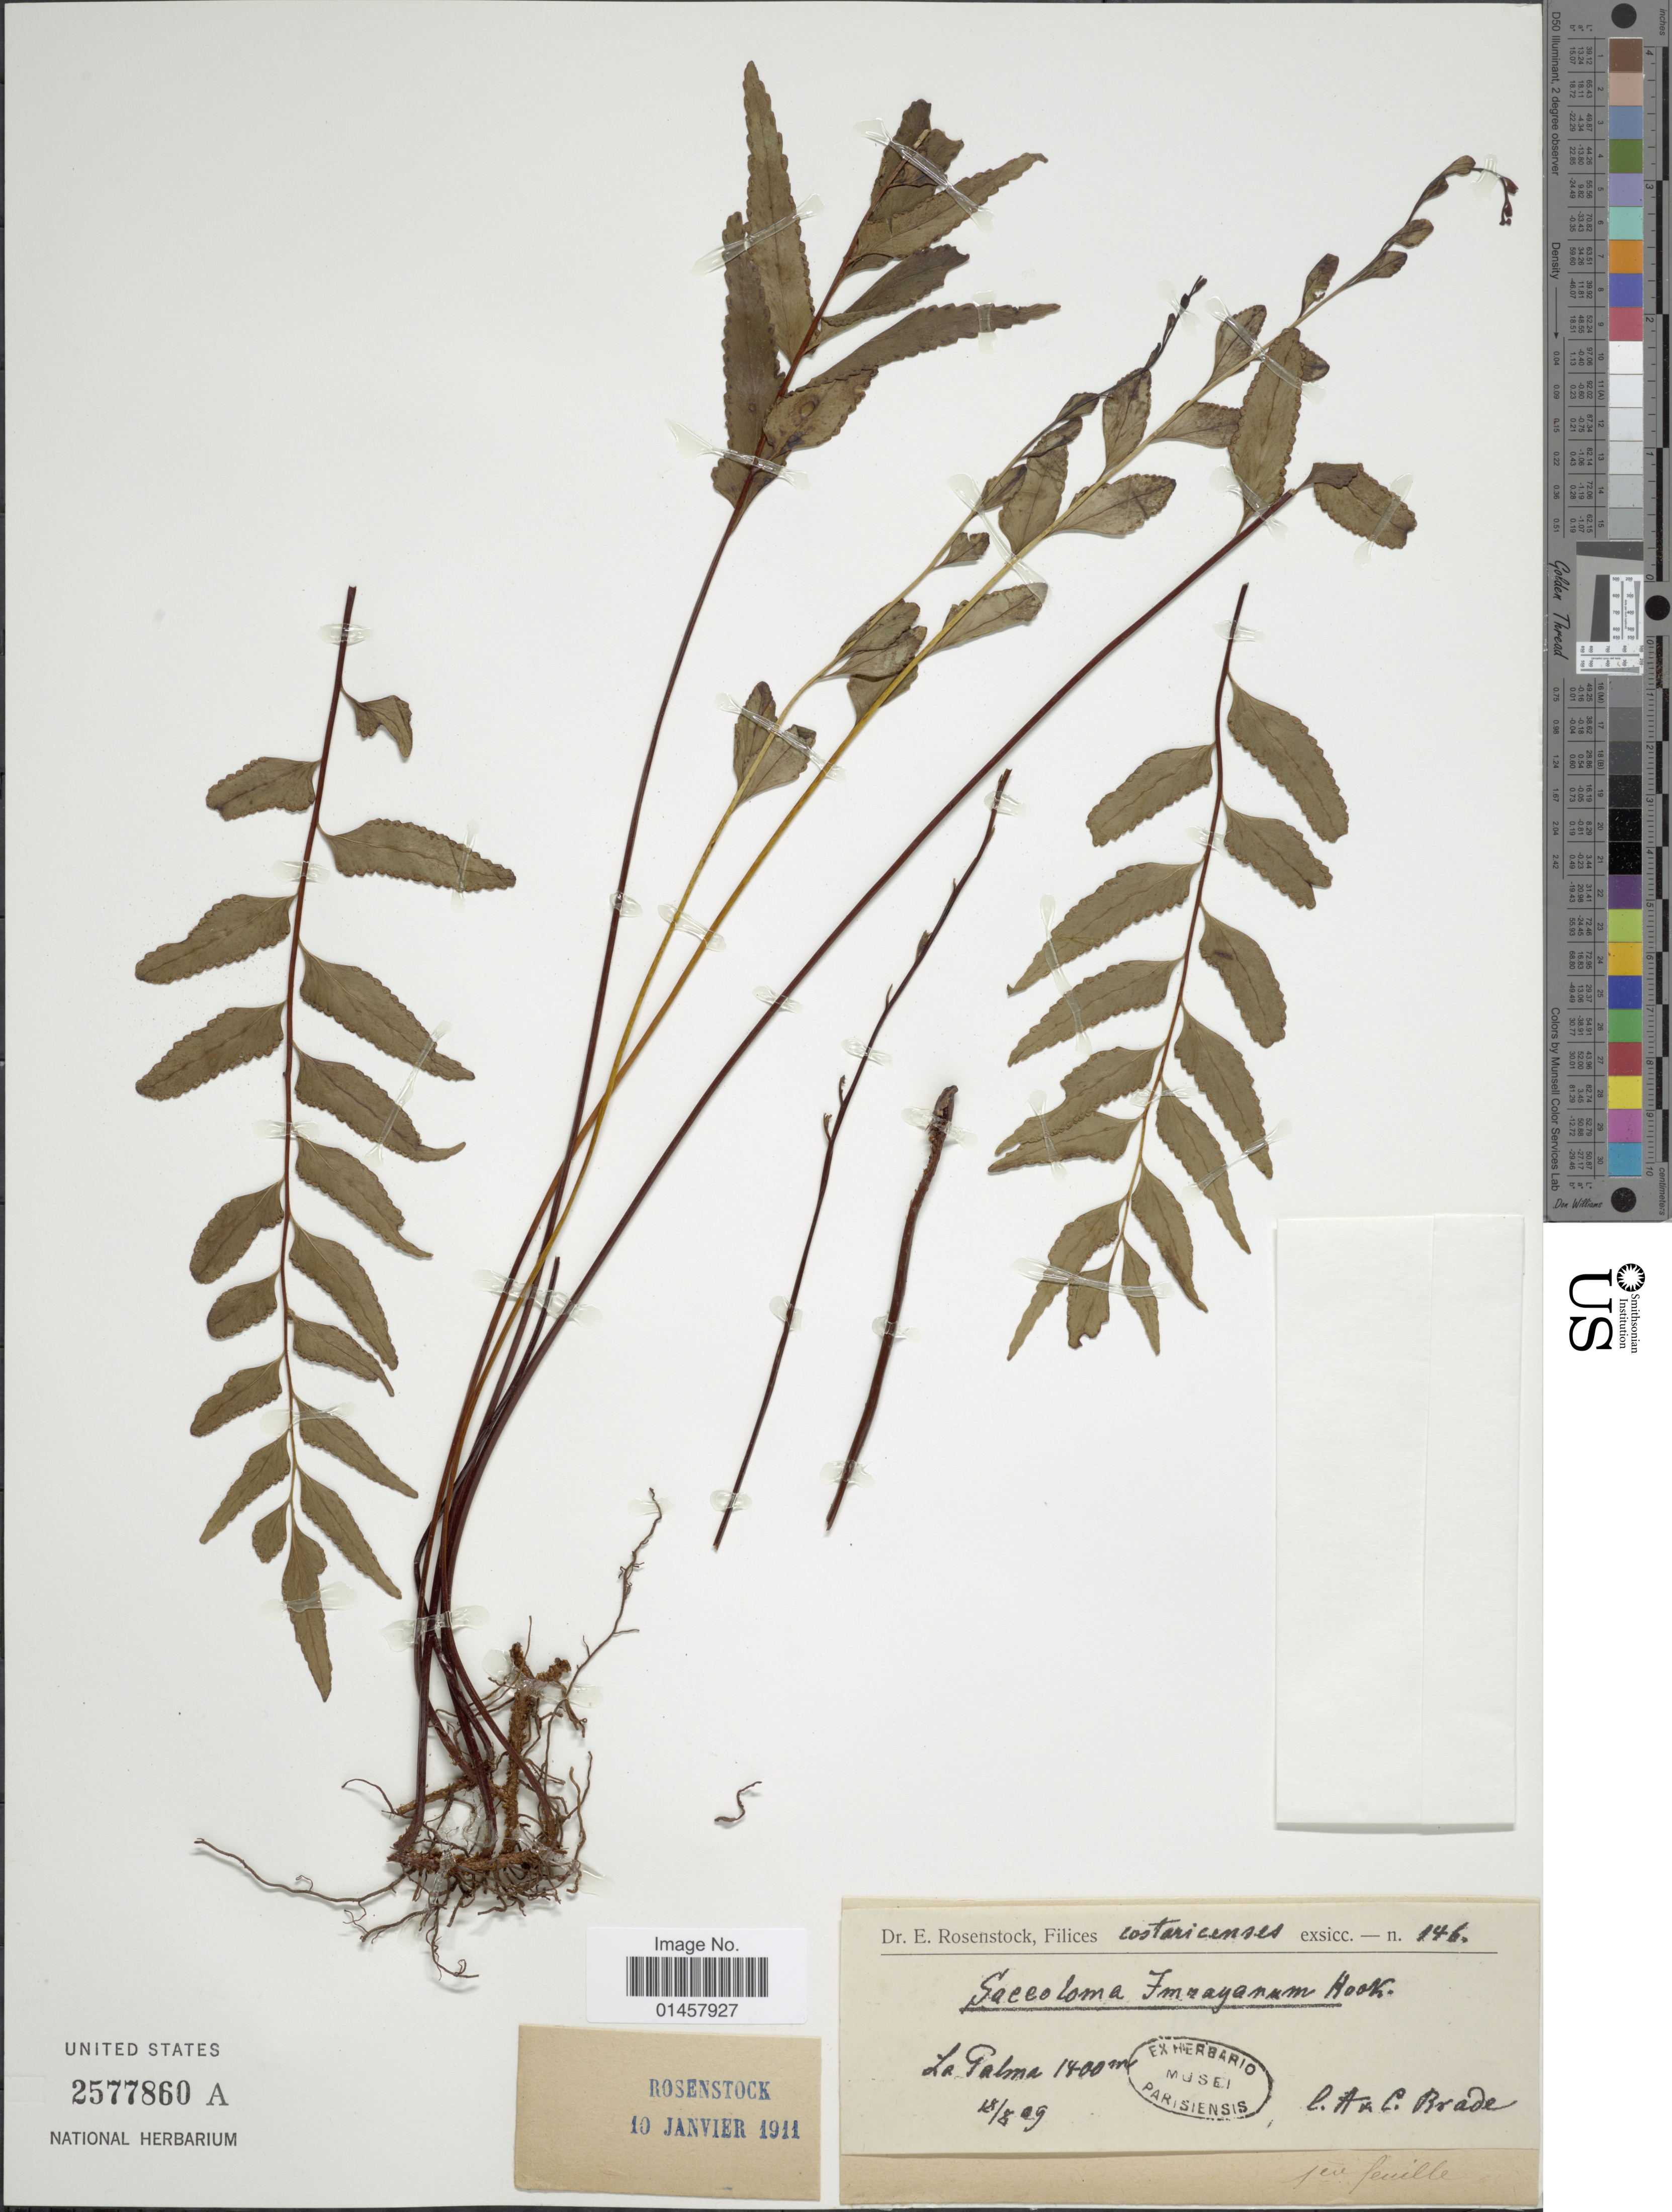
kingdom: Plantae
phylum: Tracheophyta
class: Polypodiopsida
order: Polypodiales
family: Lindsaeaceae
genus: Lindsaea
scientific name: Lindsaea standleyi comb. ined.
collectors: C. Brade & C. Brade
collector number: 146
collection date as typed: Transcribed d/m/y: 18/8/9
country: Costa Rica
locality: La Palma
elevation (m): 1400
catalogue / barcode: US 2577860A